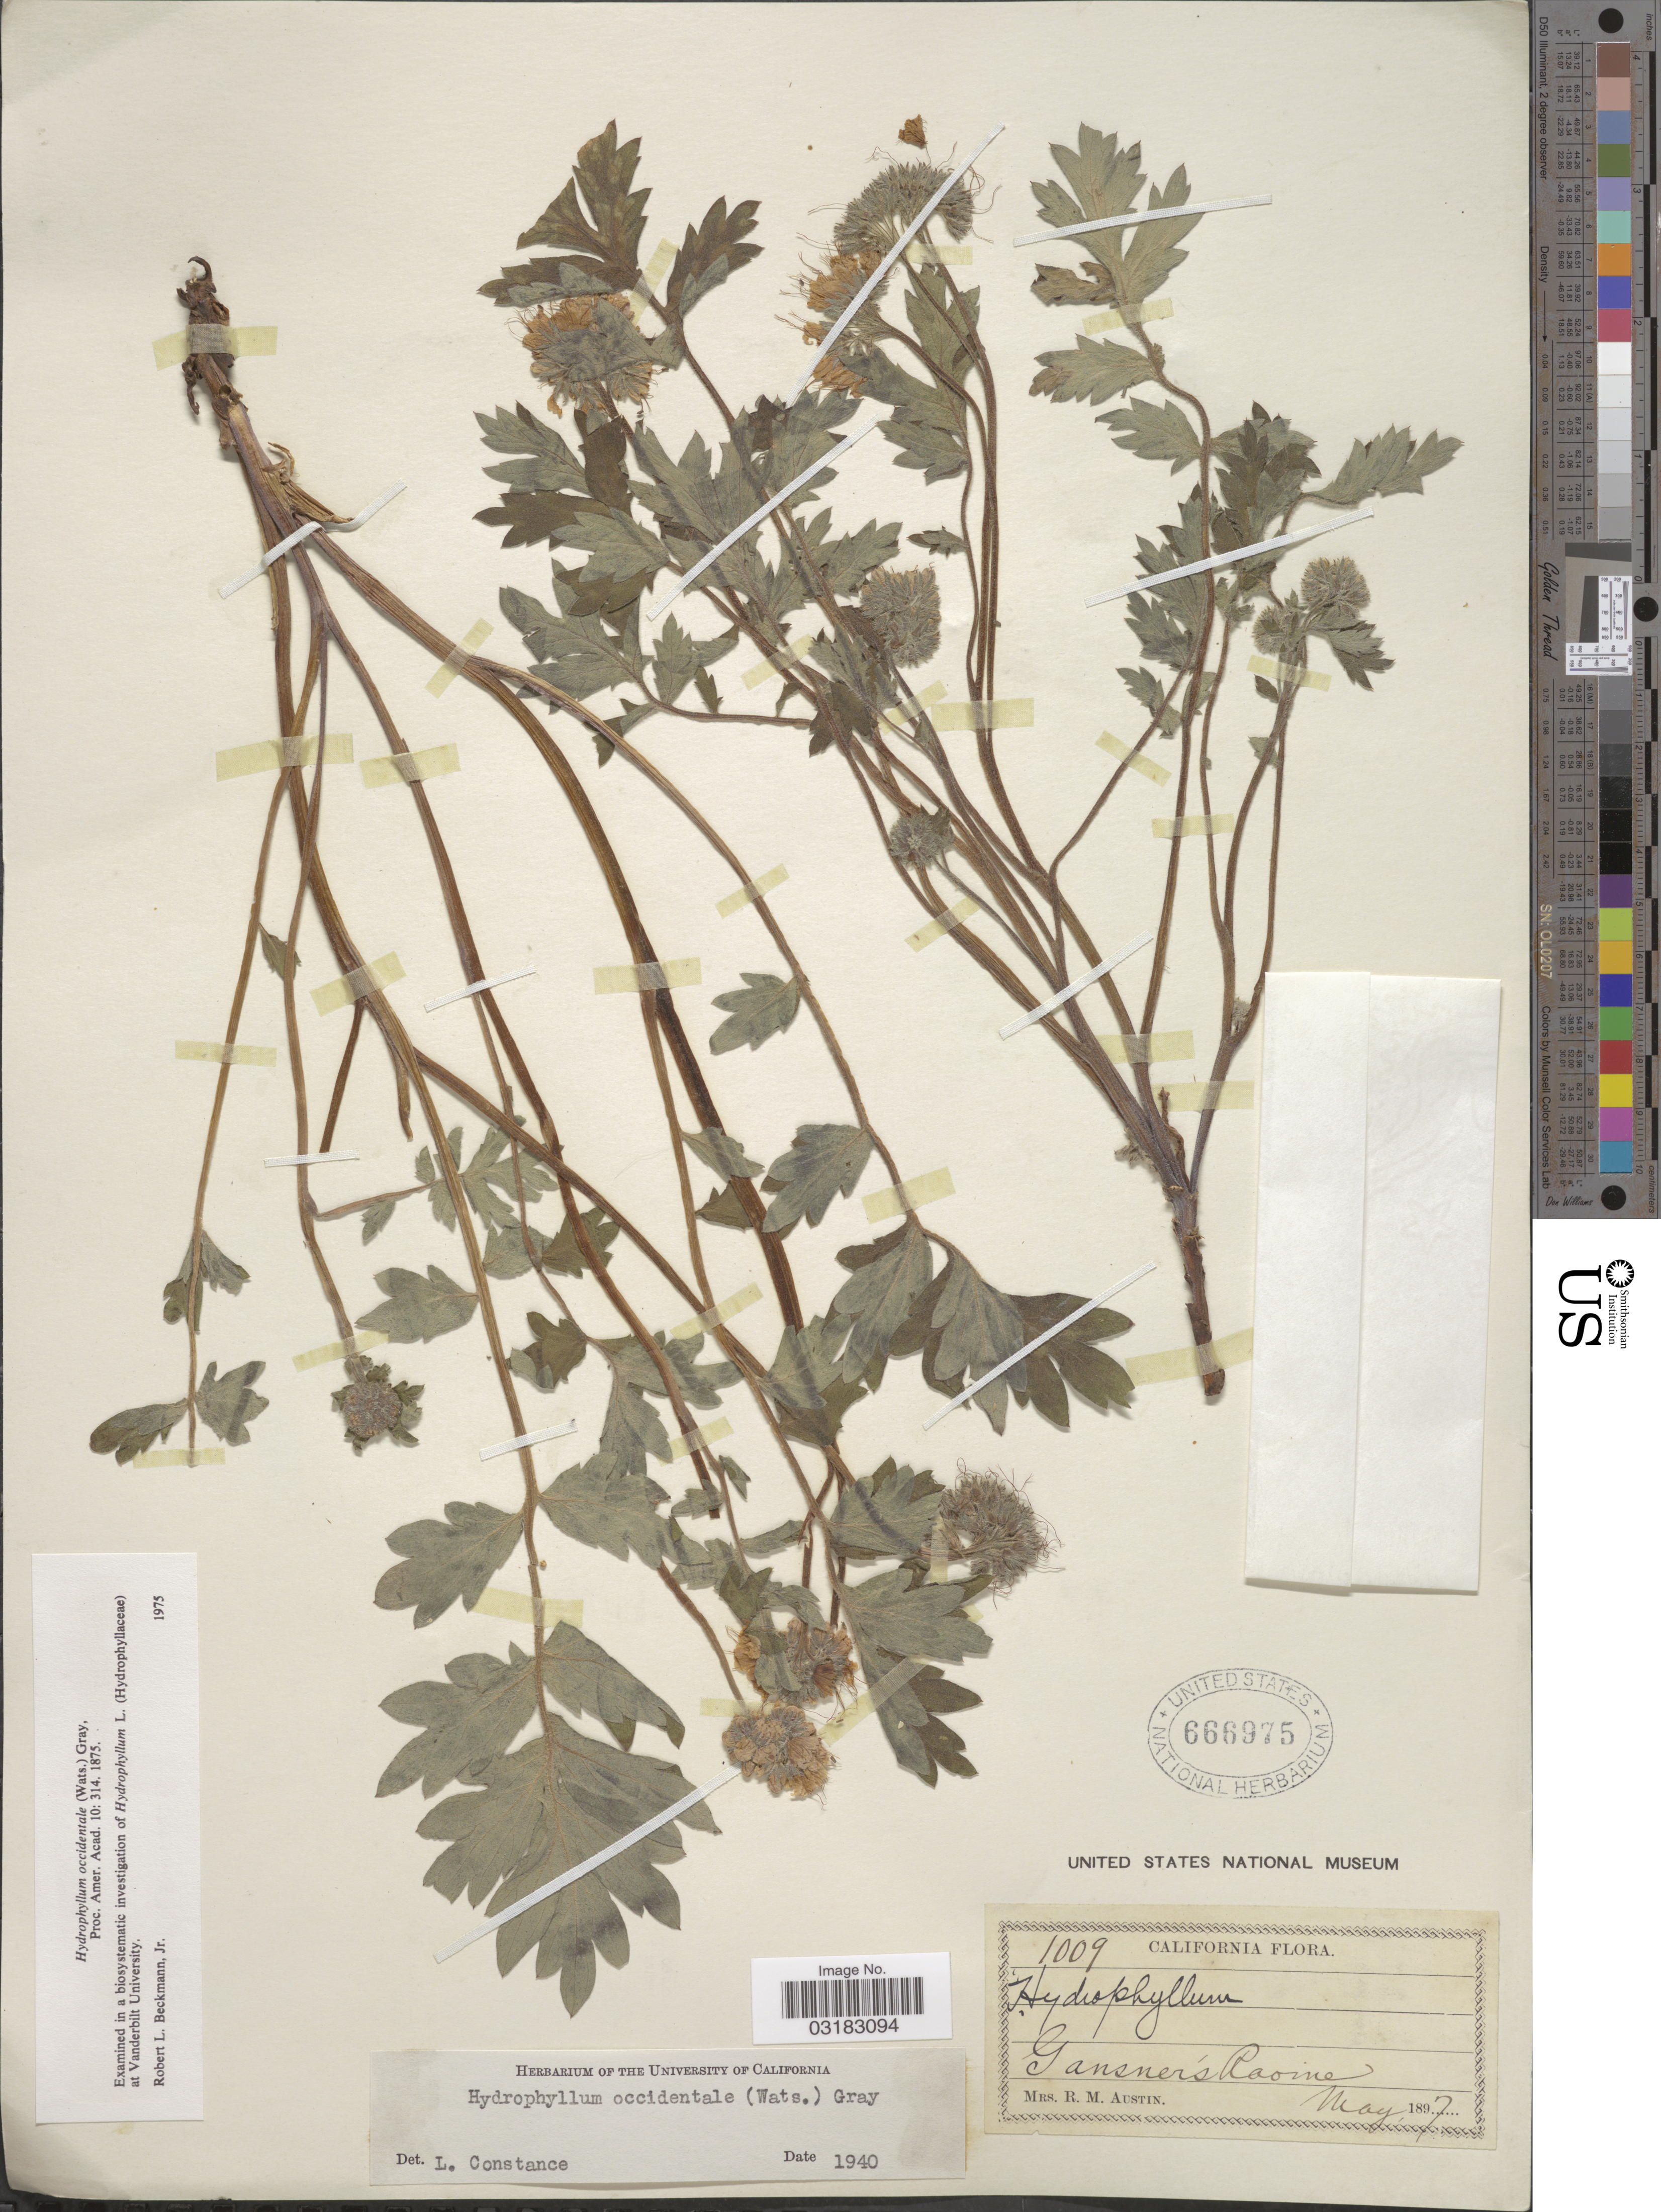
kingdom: Plantae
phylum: Tracheophyta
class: Magnoliopsida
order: Boraginales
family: Hydrophyllaceae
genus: Hydrophyllum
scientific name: Hydrophyllum occidentale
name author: (S. Watson) A. Gray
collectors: R. Austin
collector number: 1009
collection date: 1897-05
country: United States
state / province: California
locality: Gansner's Raoine.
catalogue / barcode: US 666975